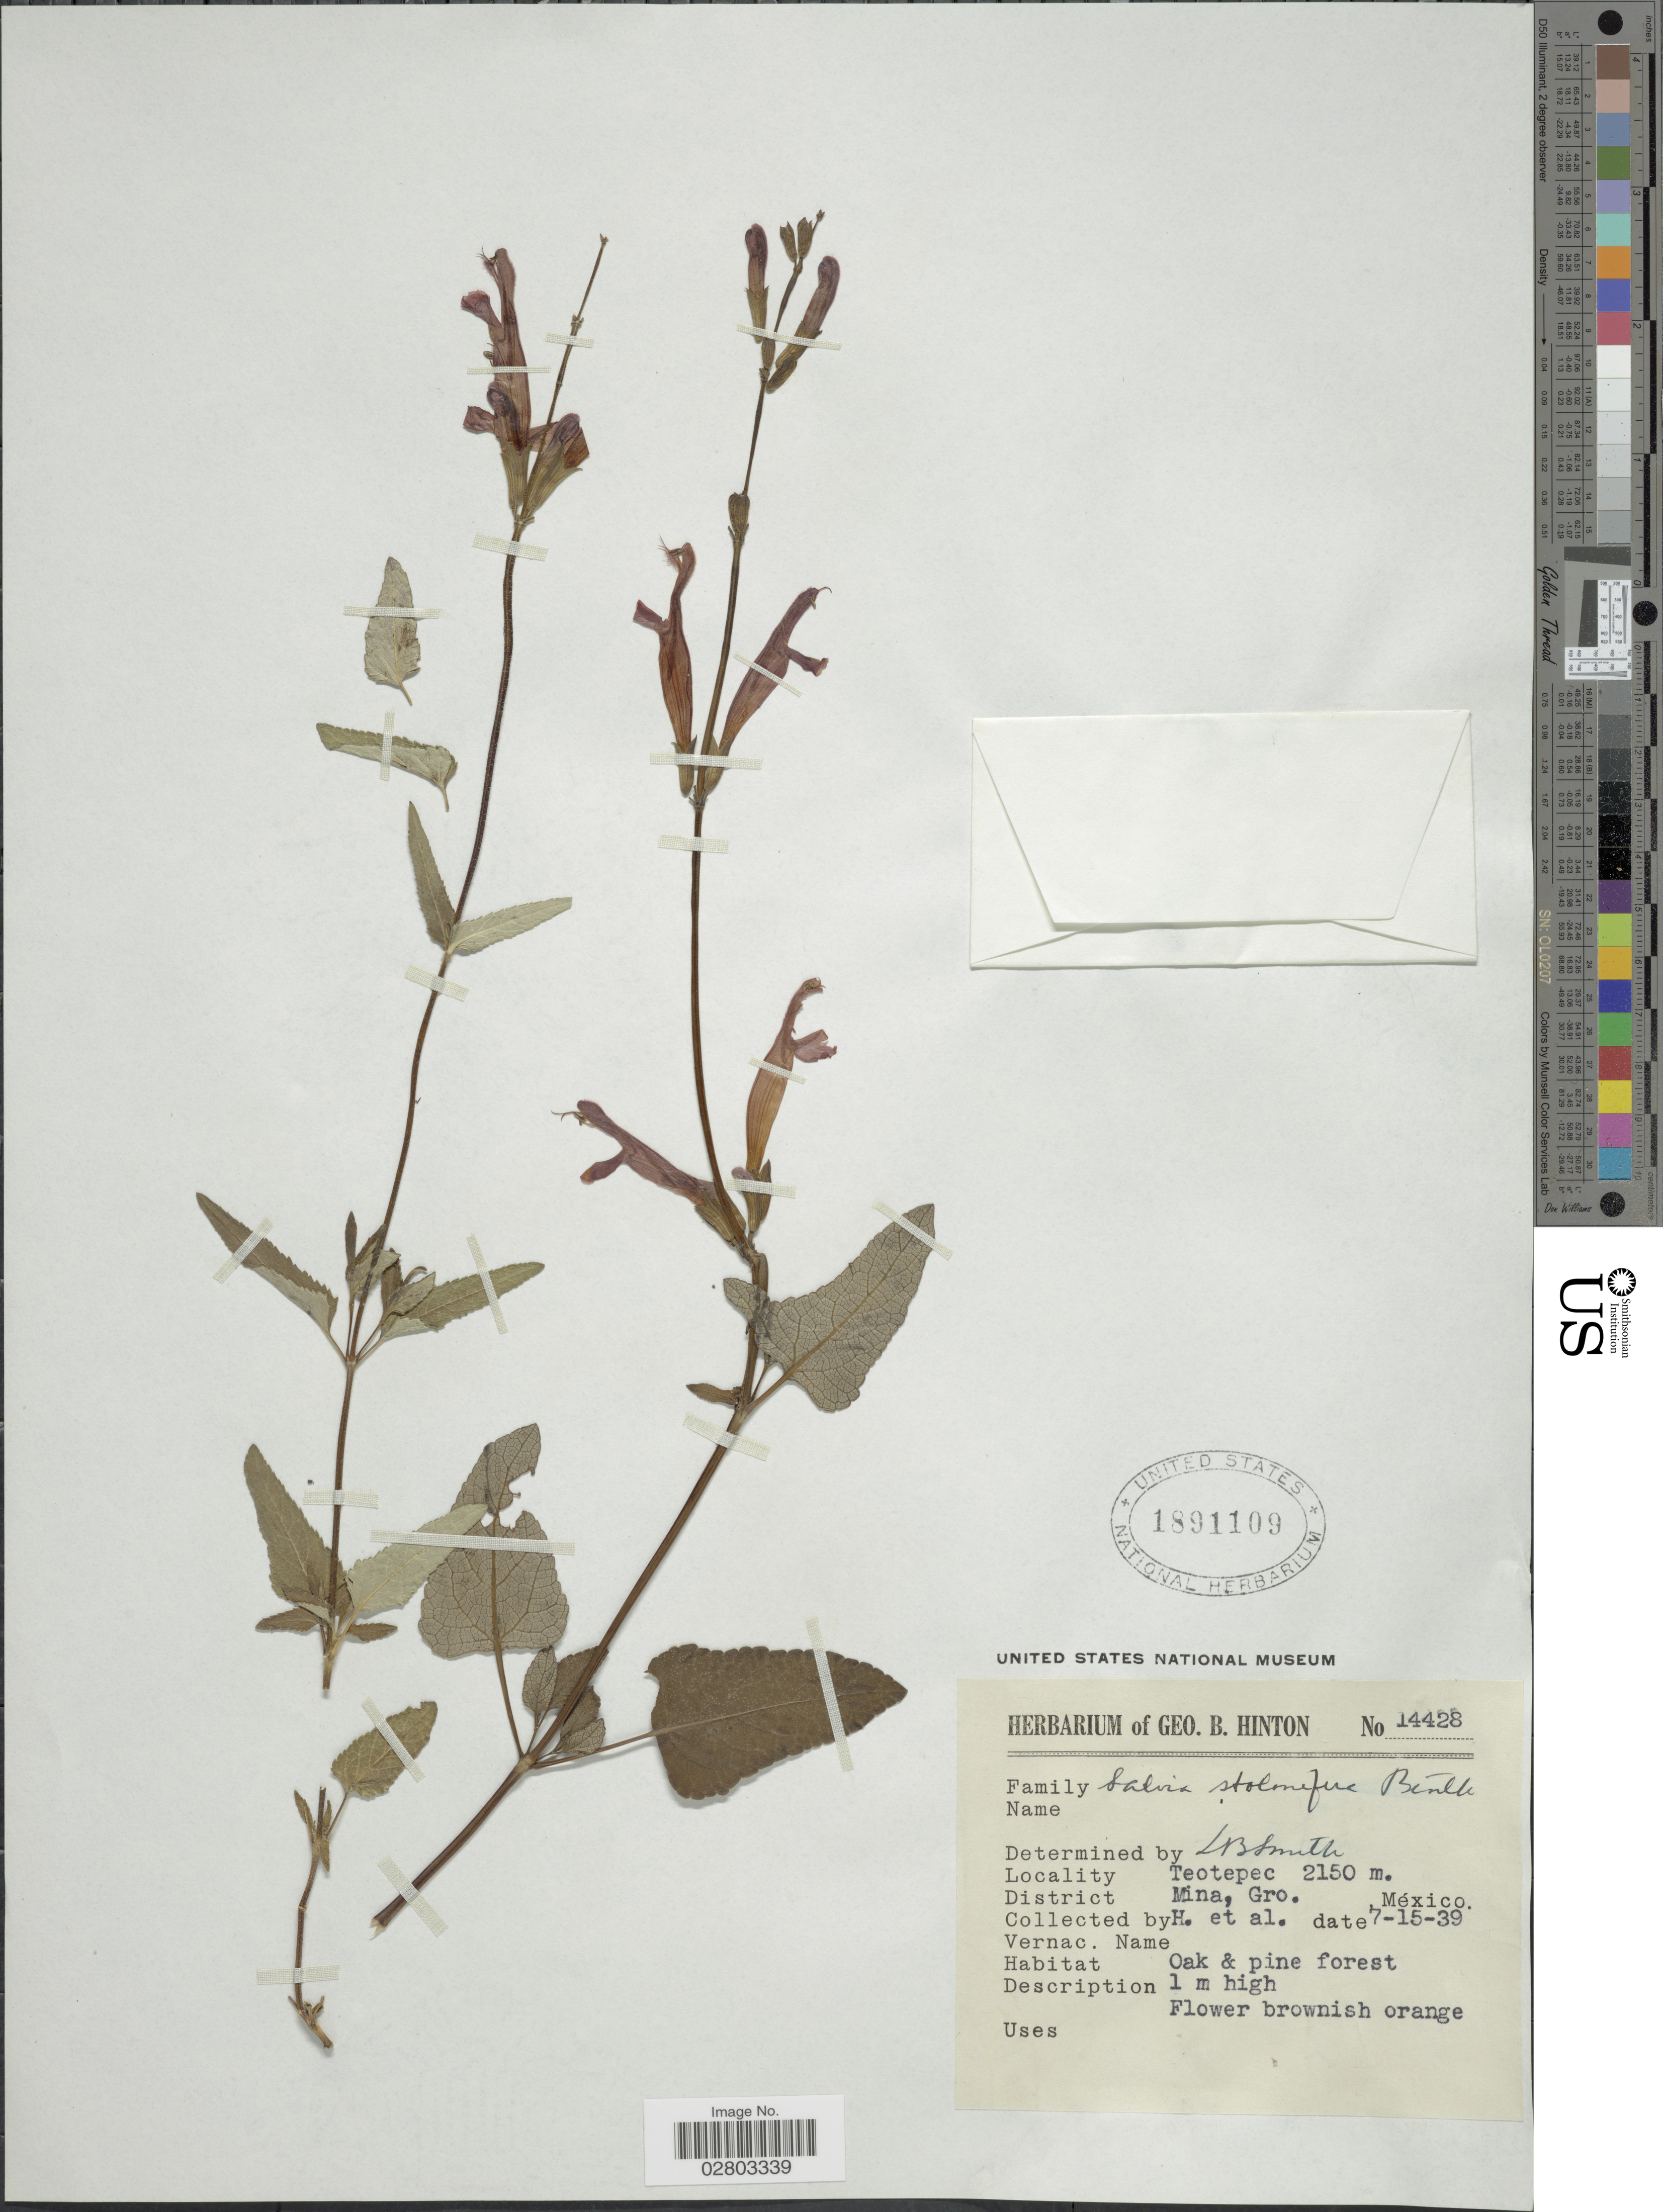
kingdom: Plantae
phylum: Tracheophyta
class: Magnoliopsida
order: Lamiales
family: Lamiaceae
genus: Salvia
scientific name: Salvia stolonifera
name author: Benth.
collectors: G. B. Hinton & et al.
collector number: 14428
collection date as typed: Transcribed d/m/y: 15/7/39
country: Mexico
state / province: Guerrero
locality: Teotepec, District Mina.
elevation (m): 2150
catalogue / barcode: US 1891109